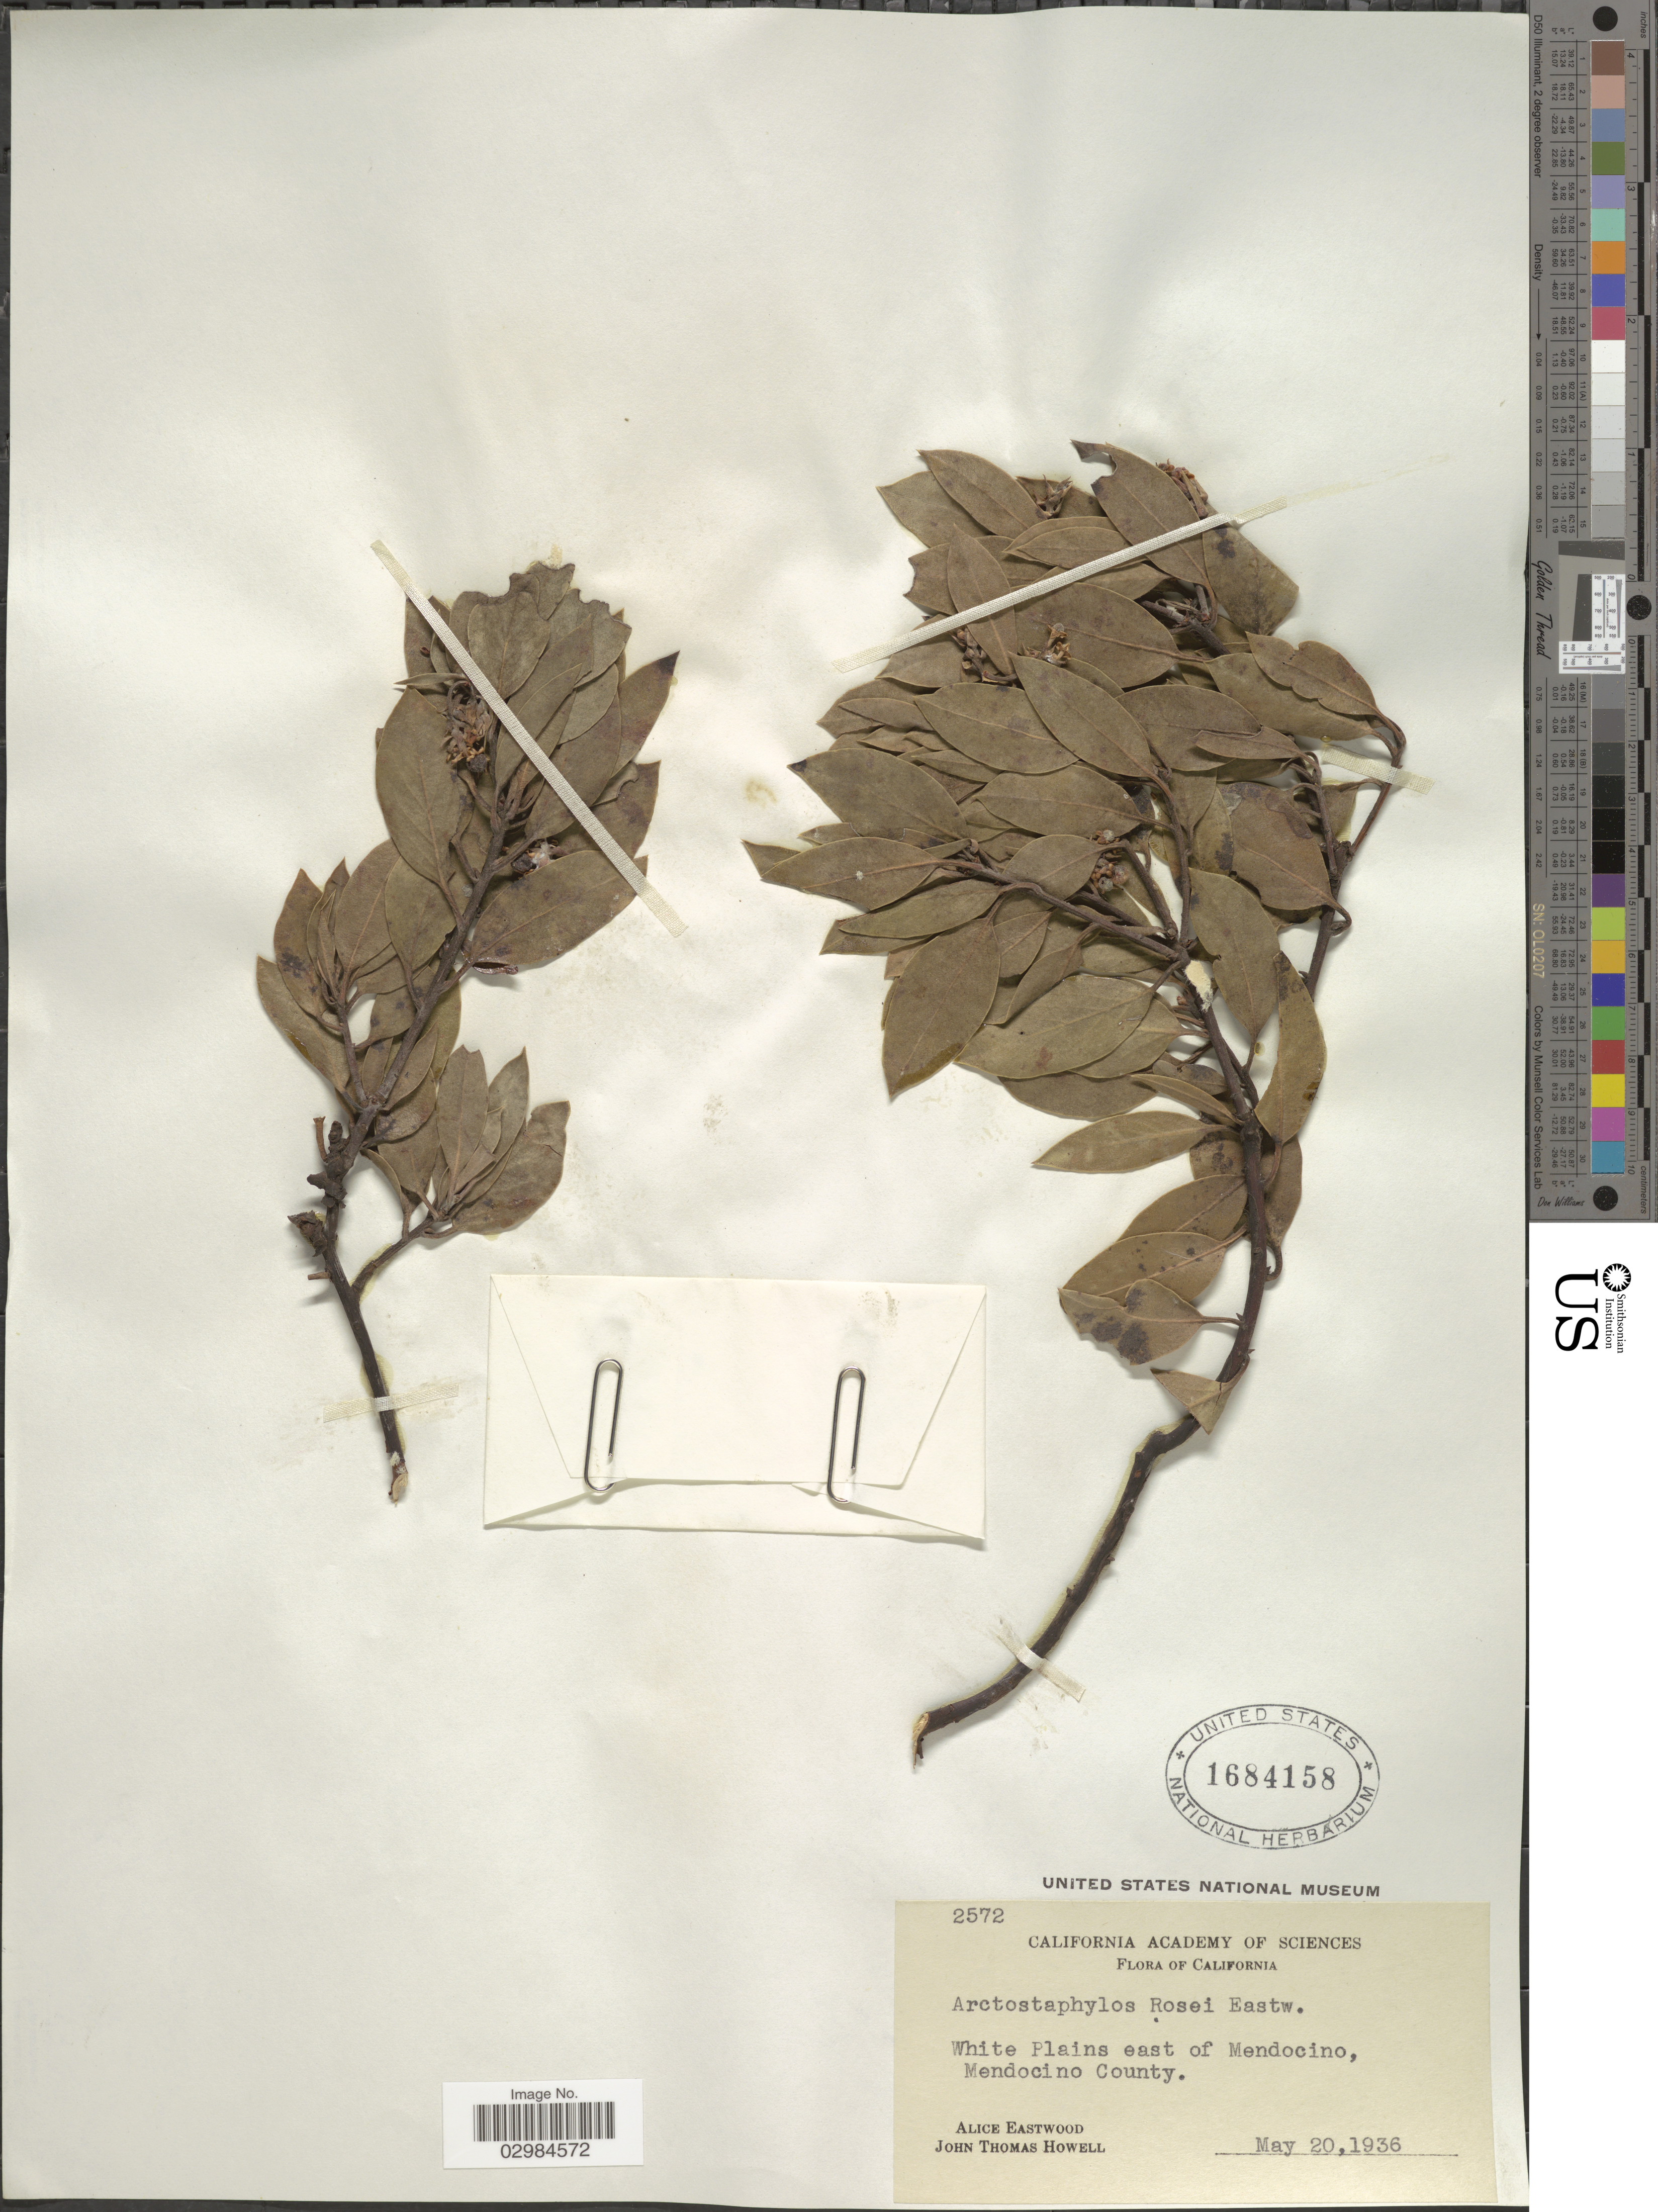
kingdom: Plantae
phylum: Tracheophyta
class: Magnoliopsida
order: Ericales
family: Ericaceae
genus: Arctostaphylos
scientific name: Arctostaphylos rosei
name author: Eastw.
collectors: A. Eastwood & J. T. Howell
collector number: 2572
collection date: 1936-05-20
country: United States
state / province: California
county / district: Mendocino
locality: White Plains east of Mendocino, Mendocino County.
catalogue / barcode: US 1684158